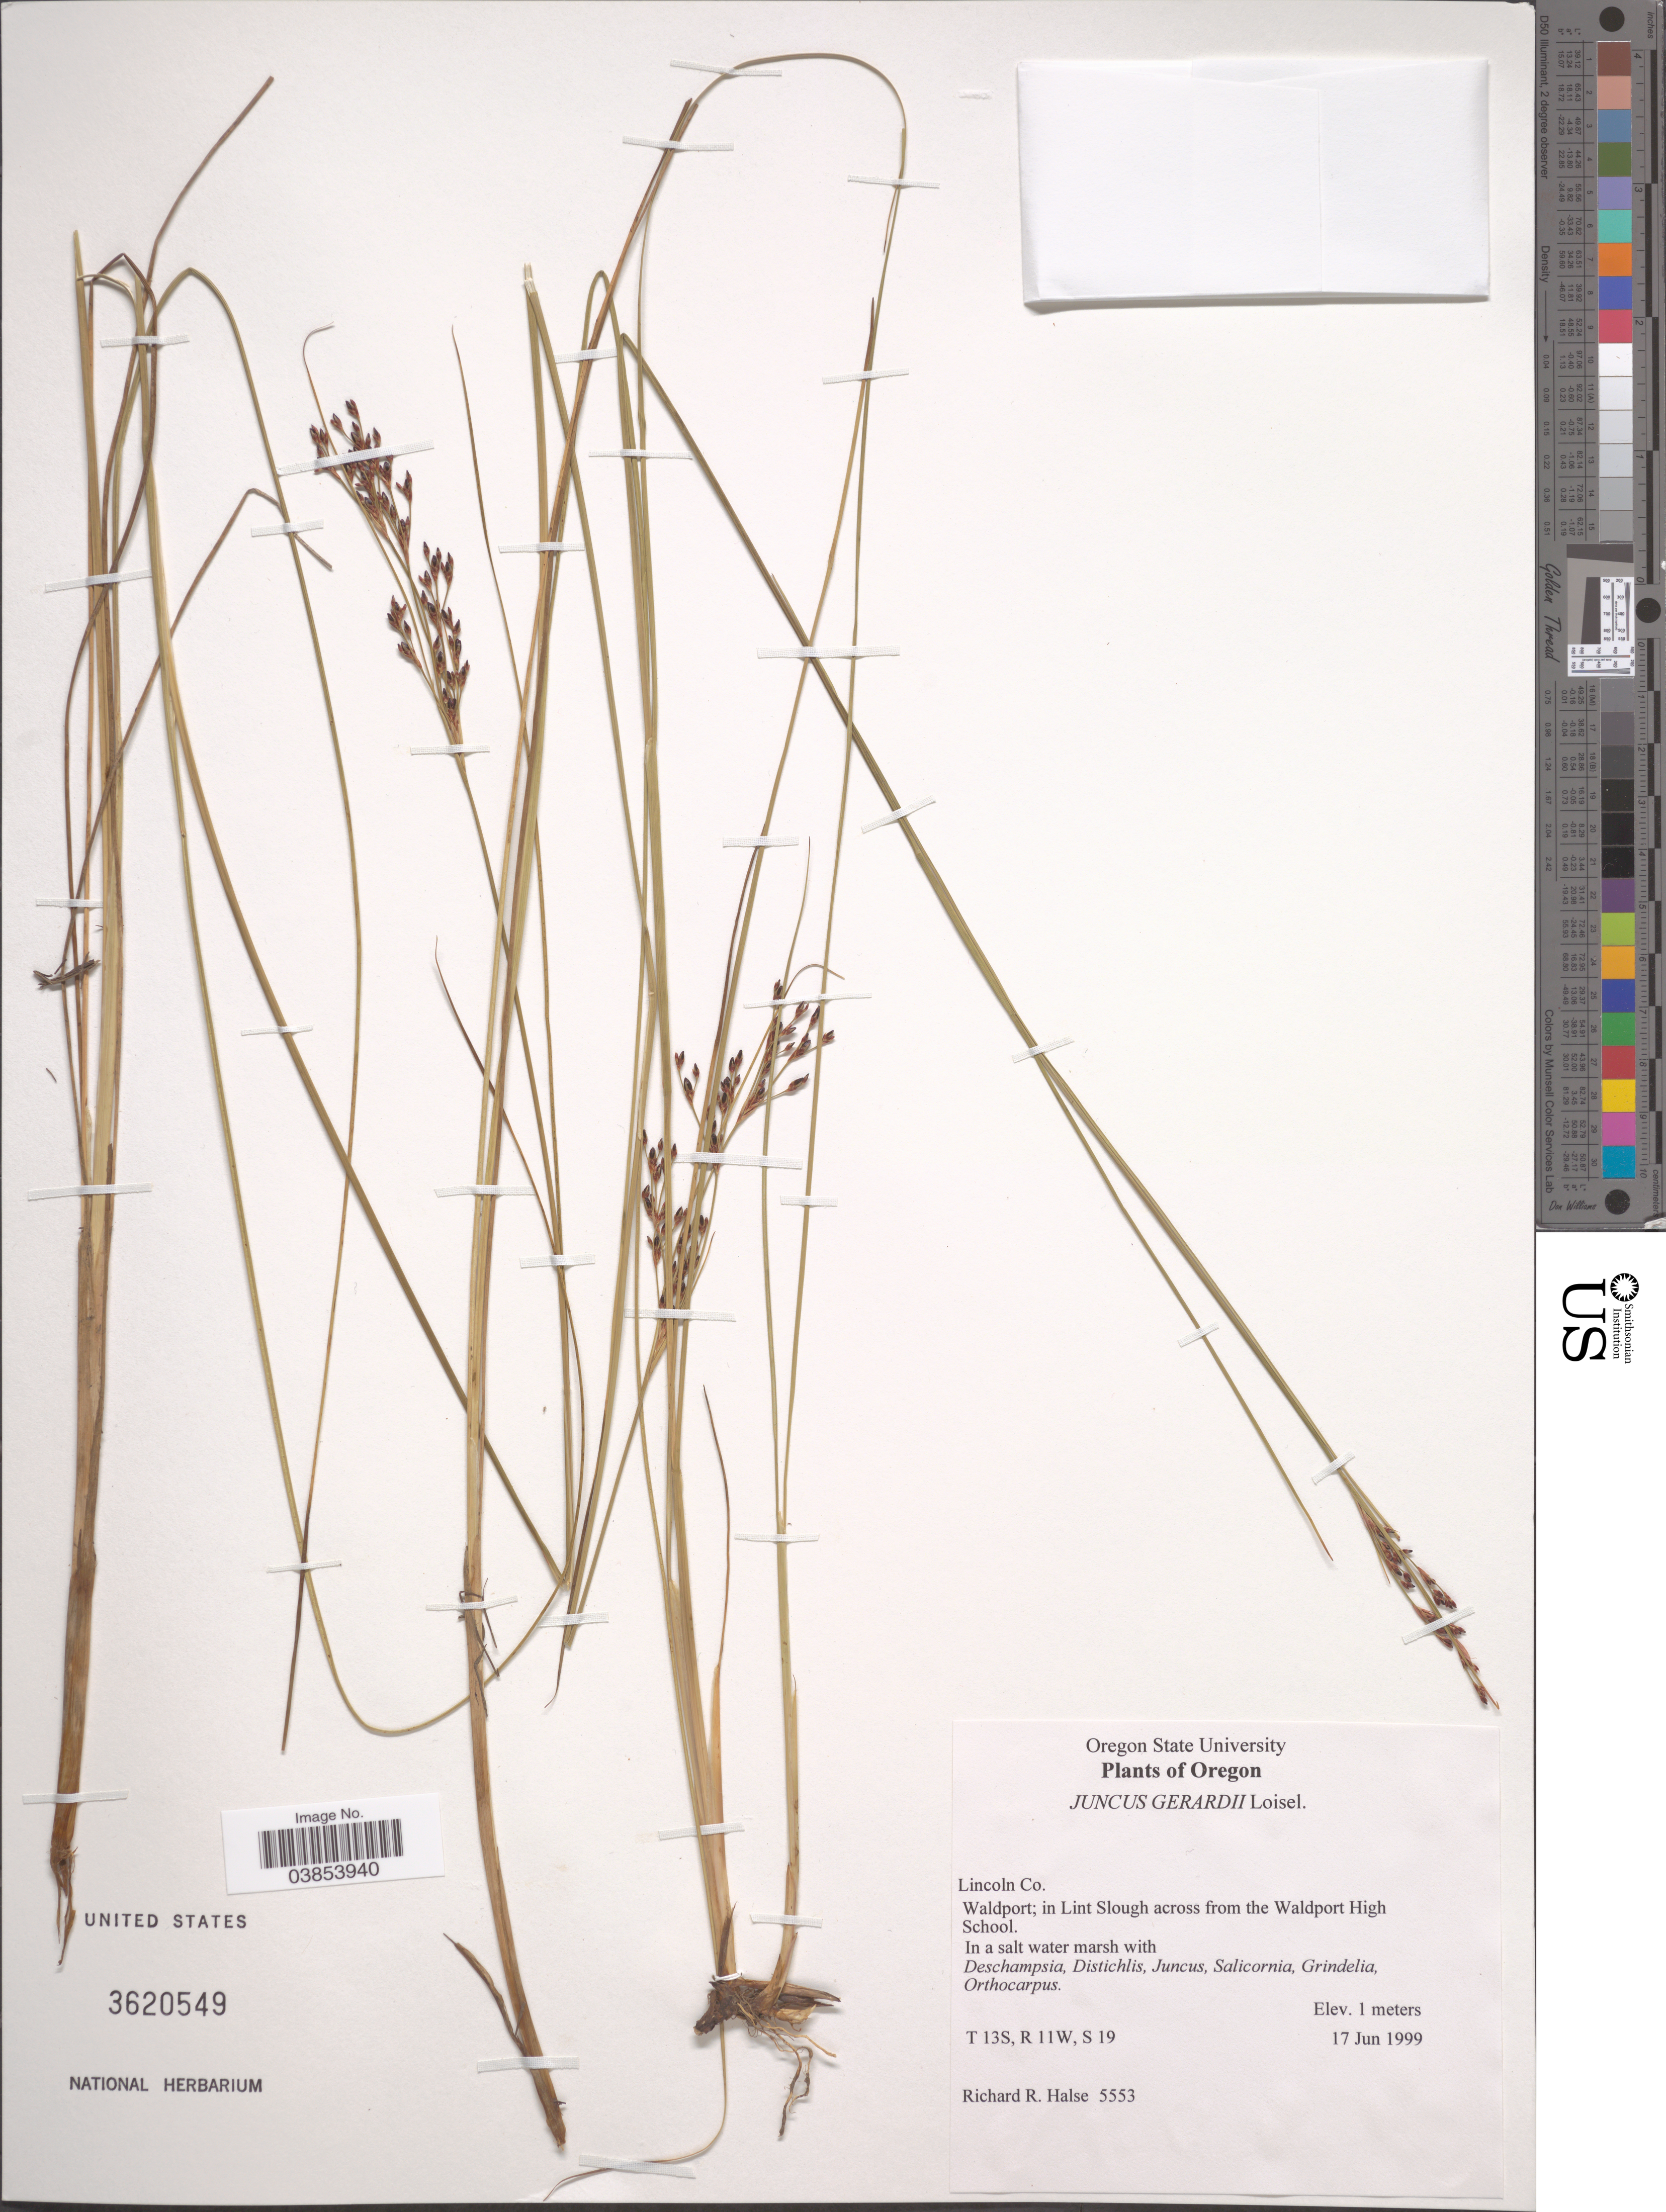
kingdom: Plantae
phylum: Tracheophyta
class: Liliopsida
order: Poales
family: Juncaceae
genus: Juncus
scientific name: Juncus gerardi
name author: Loisel.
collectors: R. Halse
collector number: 5553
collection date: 1999-06-17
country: United States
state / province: Oregon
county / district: Lincoln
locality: Lincoln Co. Waldport; in Lint Slough across from the Waldport High School. T 13S, R 11W, S 19.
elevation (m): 1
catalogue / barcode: US 3620549